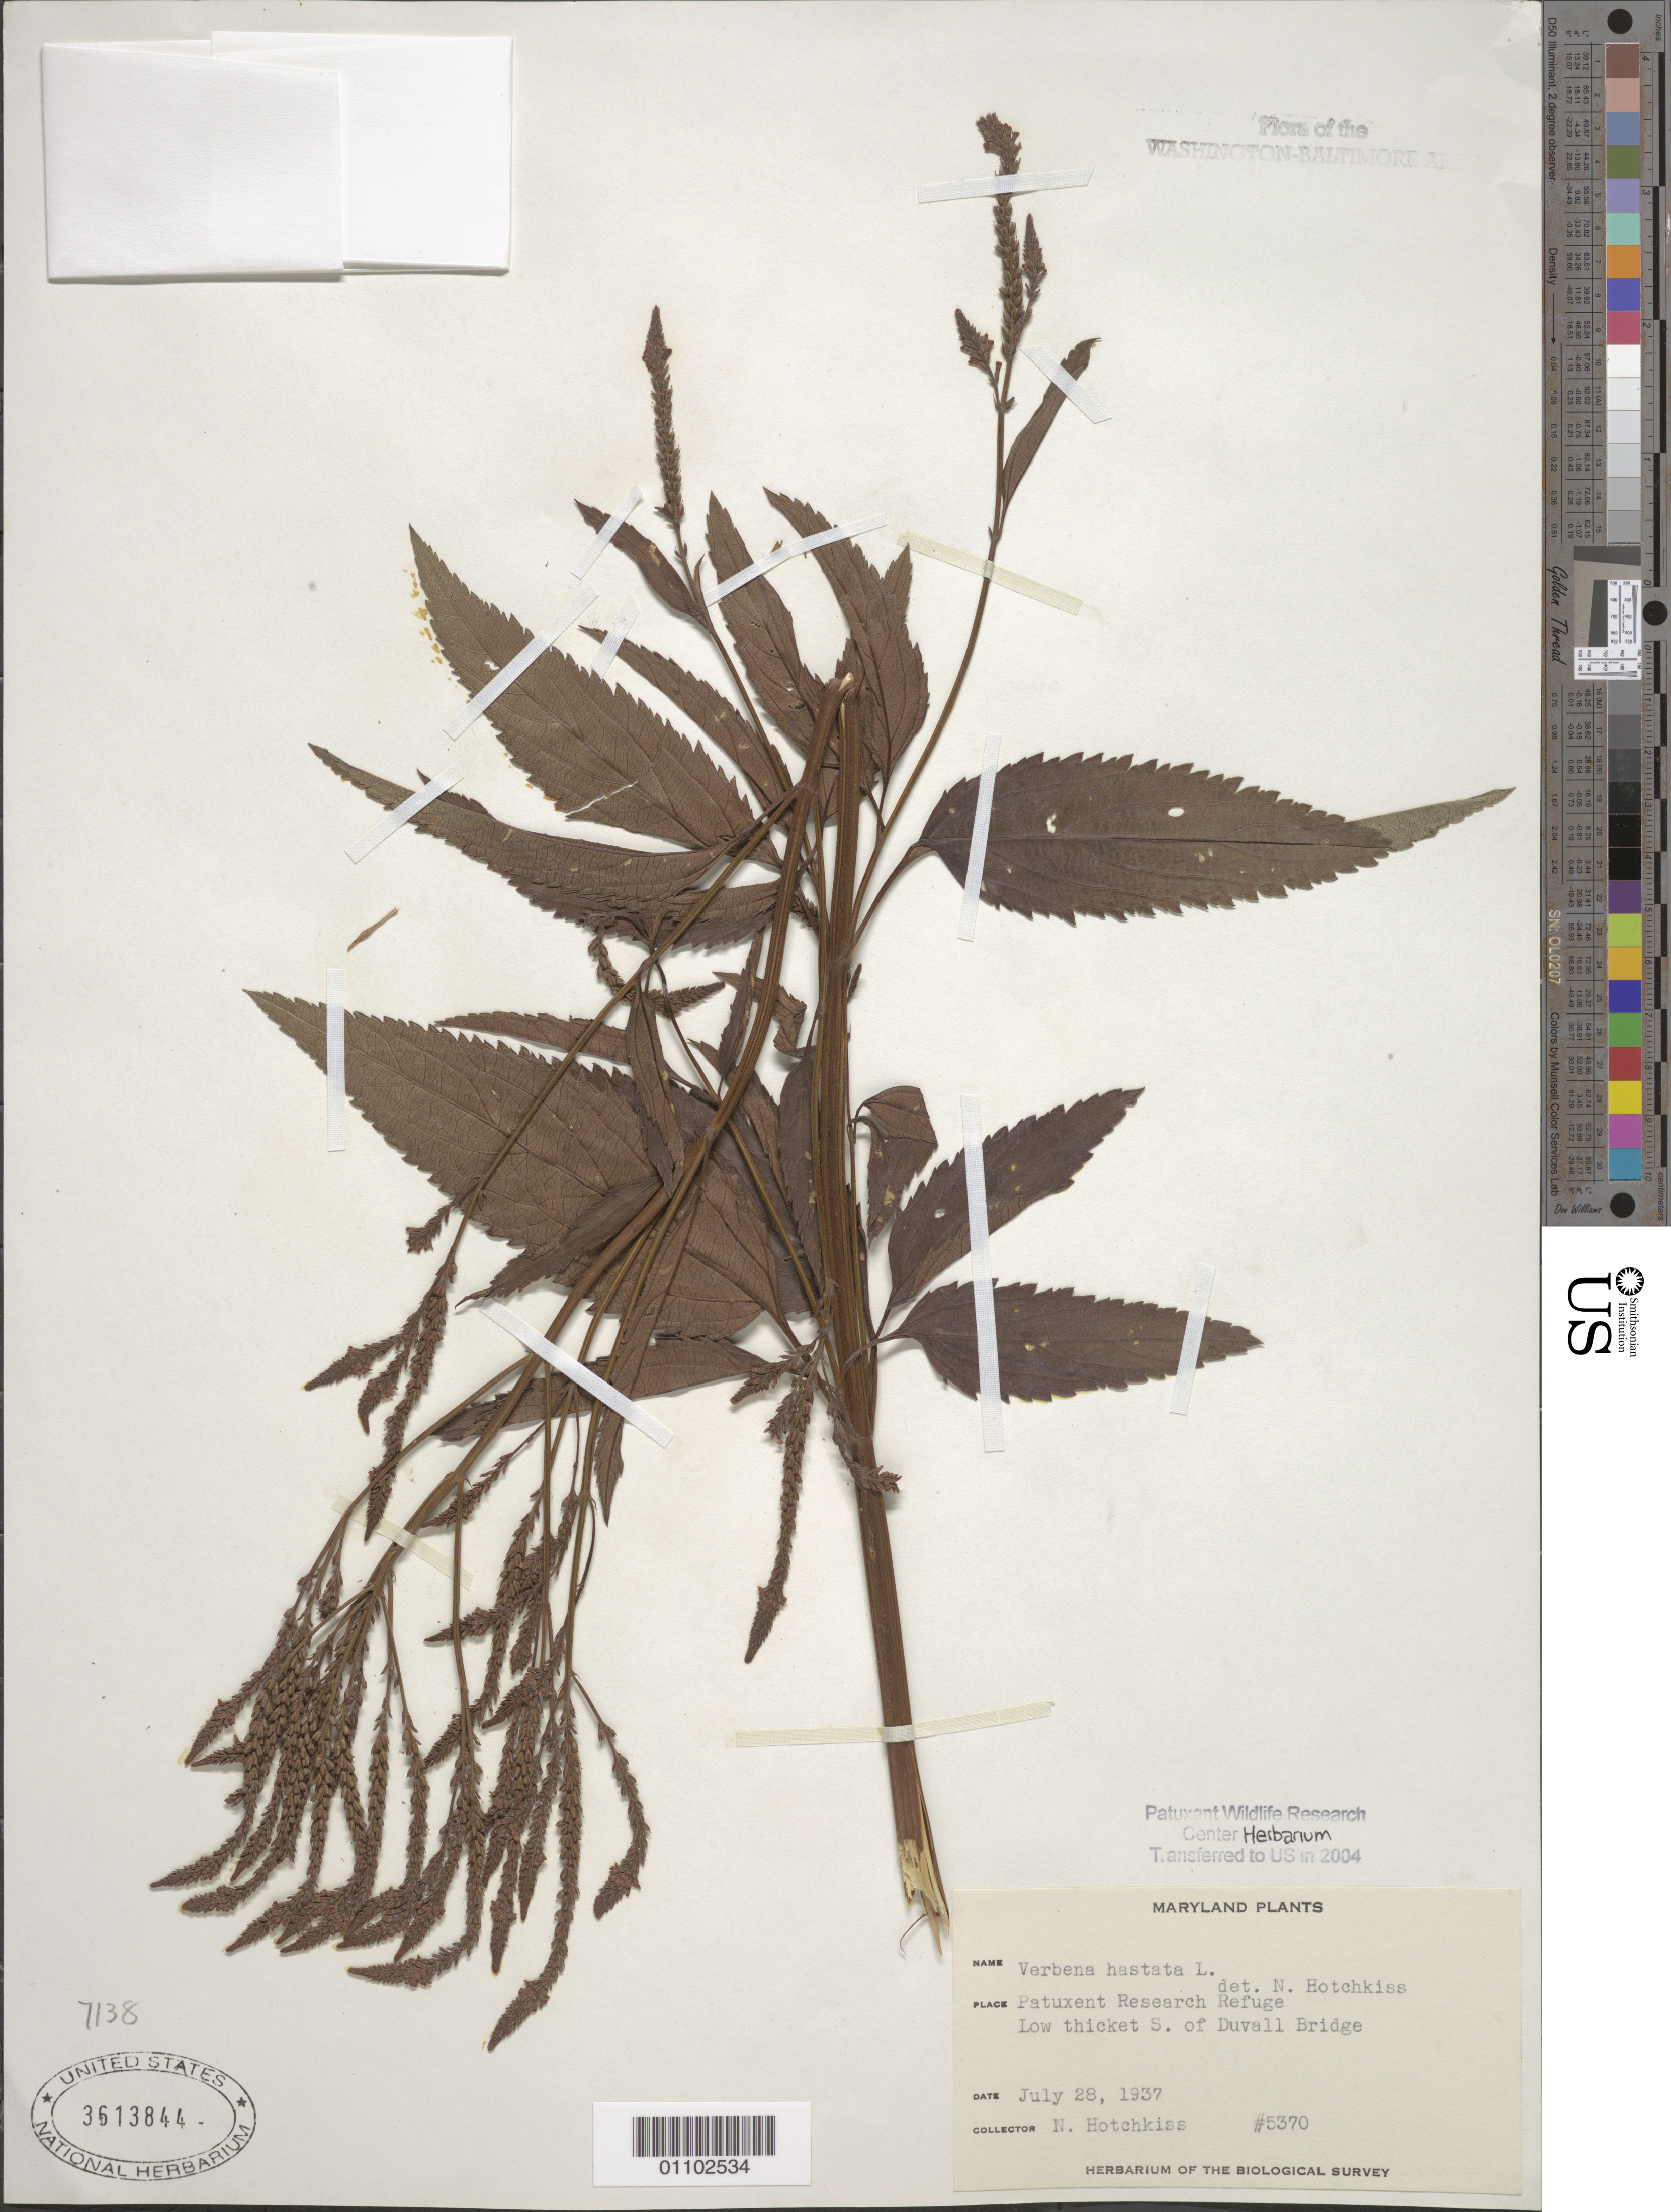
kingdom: Plantae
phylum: Tracheophyta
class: Magnoliopsida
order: Lamiales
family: Verbenaceae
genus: Verbena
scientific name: Verbena hastata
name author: L.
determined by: Hotchkiss, N.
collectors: N. Hotchkiss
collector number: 5370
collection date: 1937-07-28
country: United States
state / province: Maryland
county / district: Prince George's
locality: Patuxent Research Refuge, S. of Duvall Bridge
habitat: Low thicket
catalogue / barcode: US 3613844